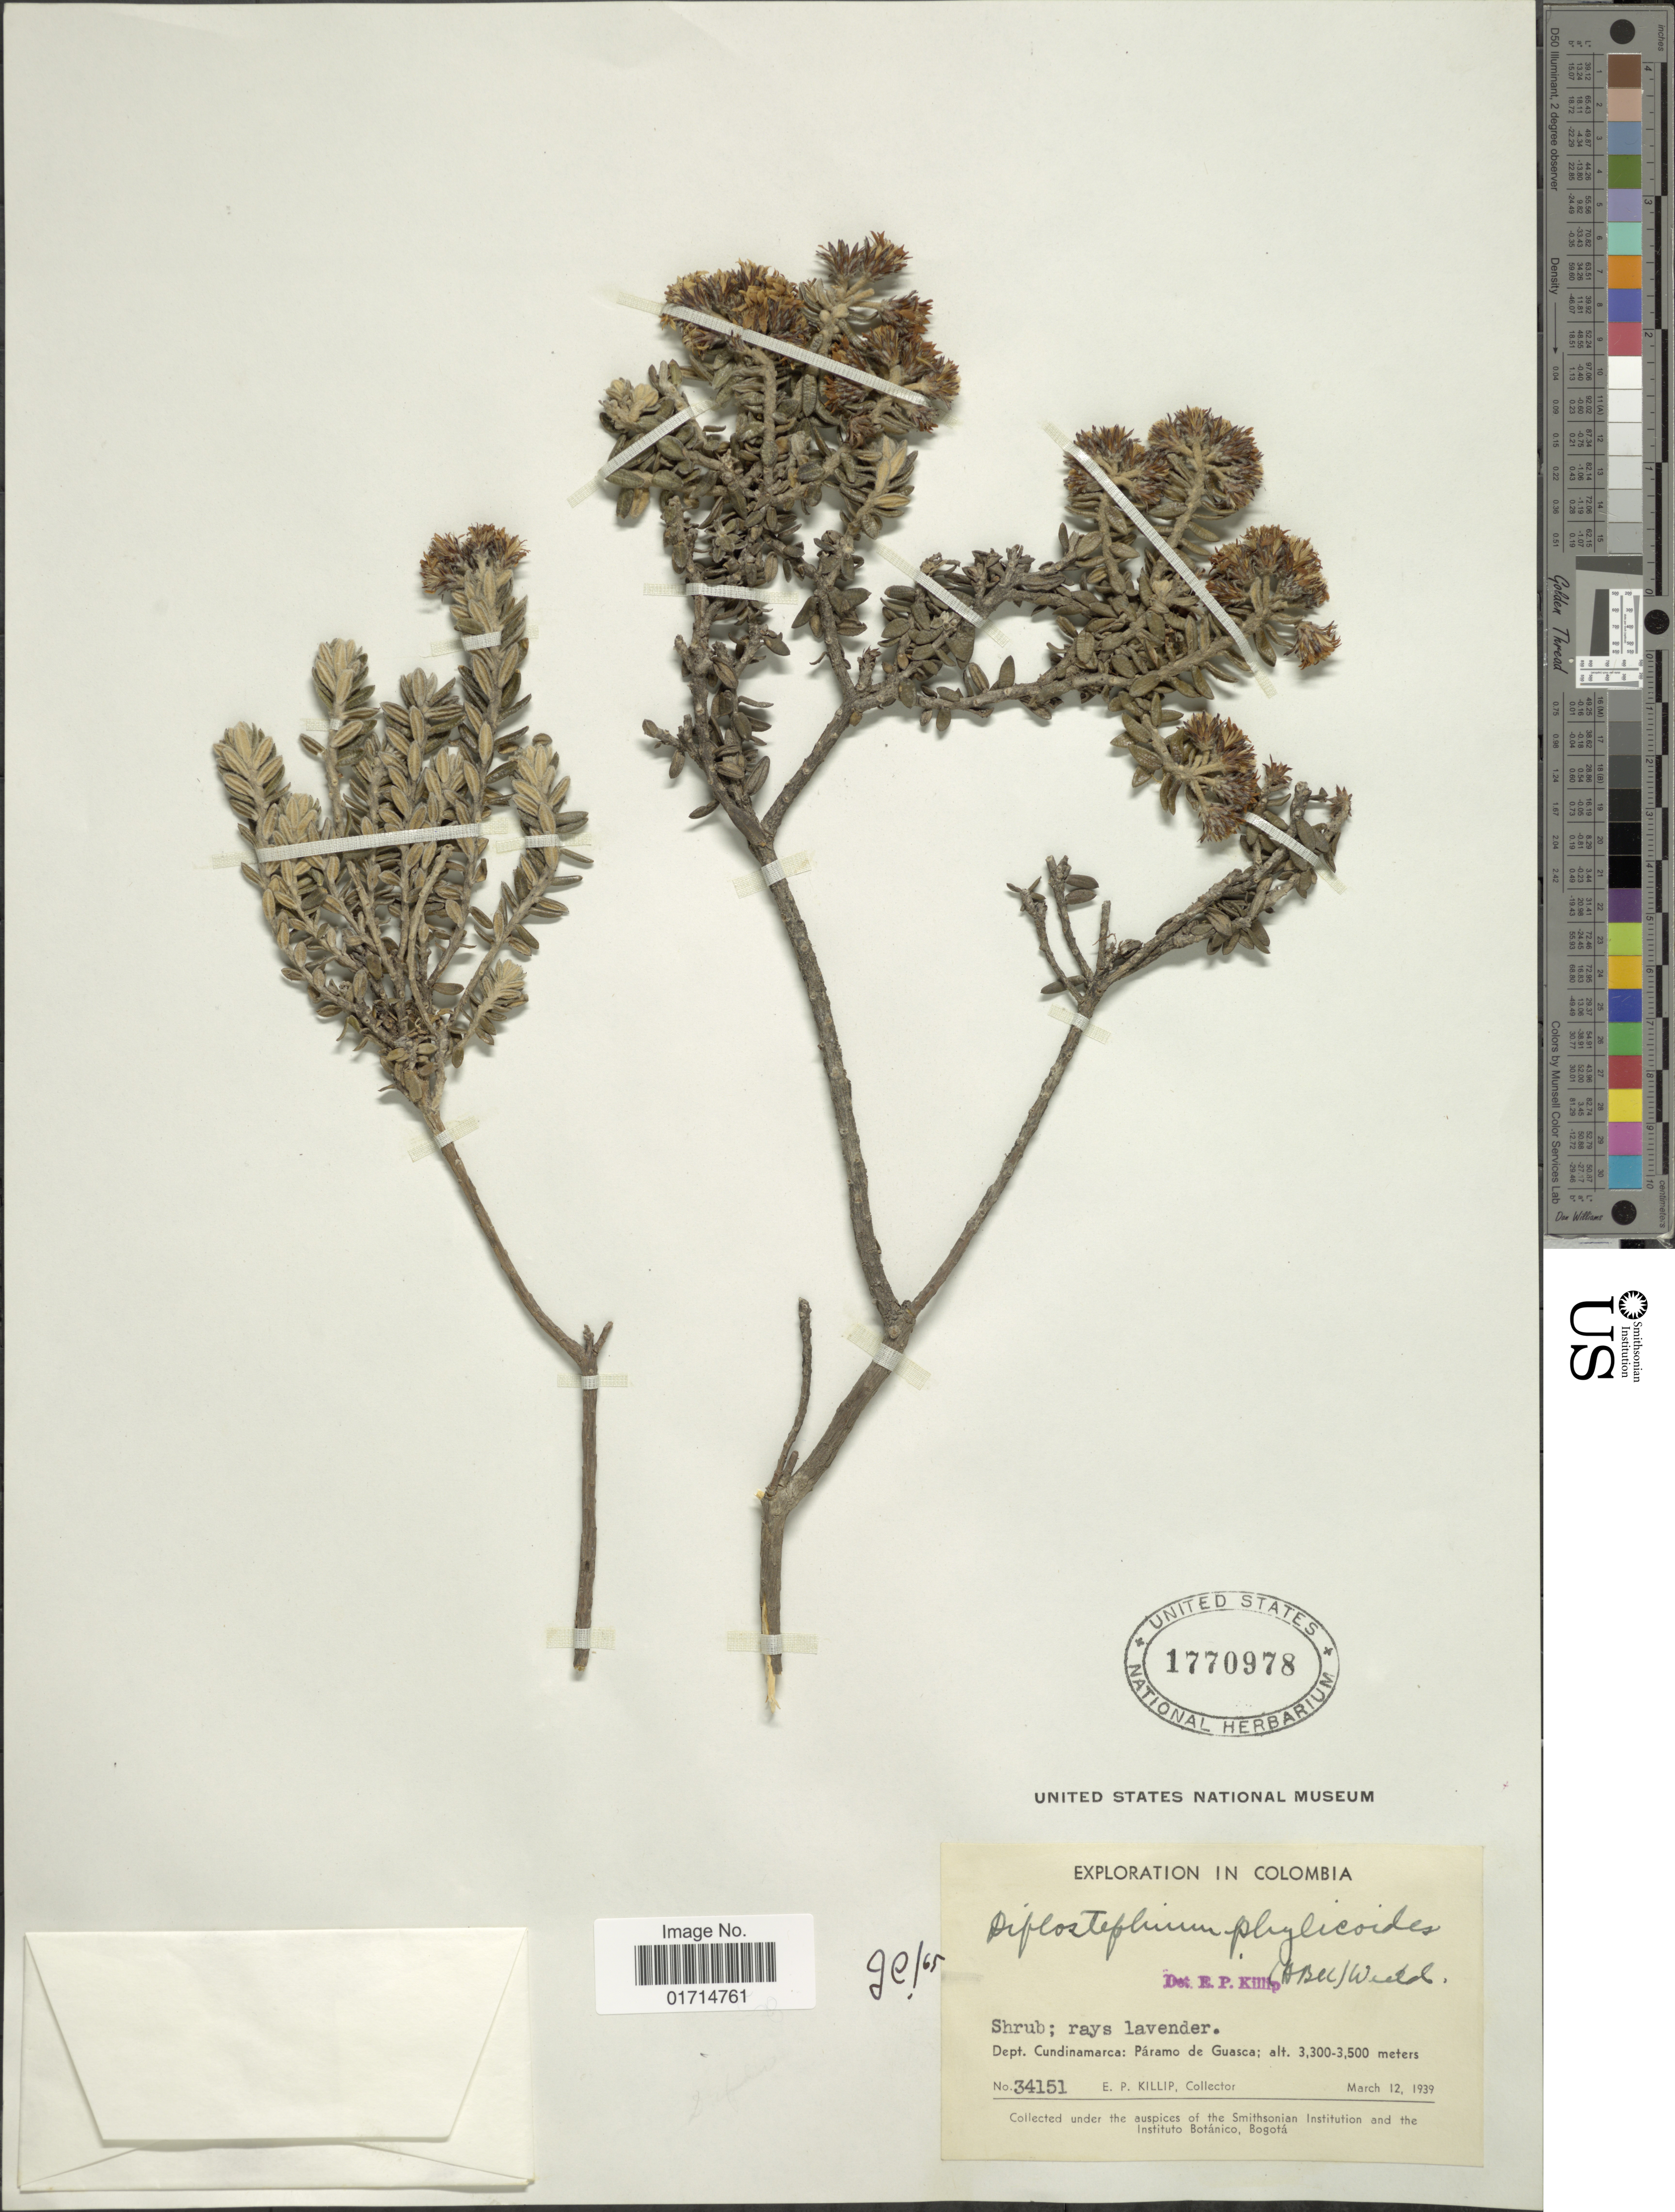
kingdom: Plantae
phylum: Tracheophyta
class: Magnoliopsida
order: Asterales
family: Asteraceae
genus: Diplostephium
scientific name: Diplostephium phylicoides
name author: (Kunth) Wedd.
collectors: E. P. Killip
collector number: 34151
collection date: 1939-03-12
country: Colombia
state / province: Cundinamarca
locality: Paramo de Guasca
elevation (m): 3300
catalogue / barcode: US 1770978